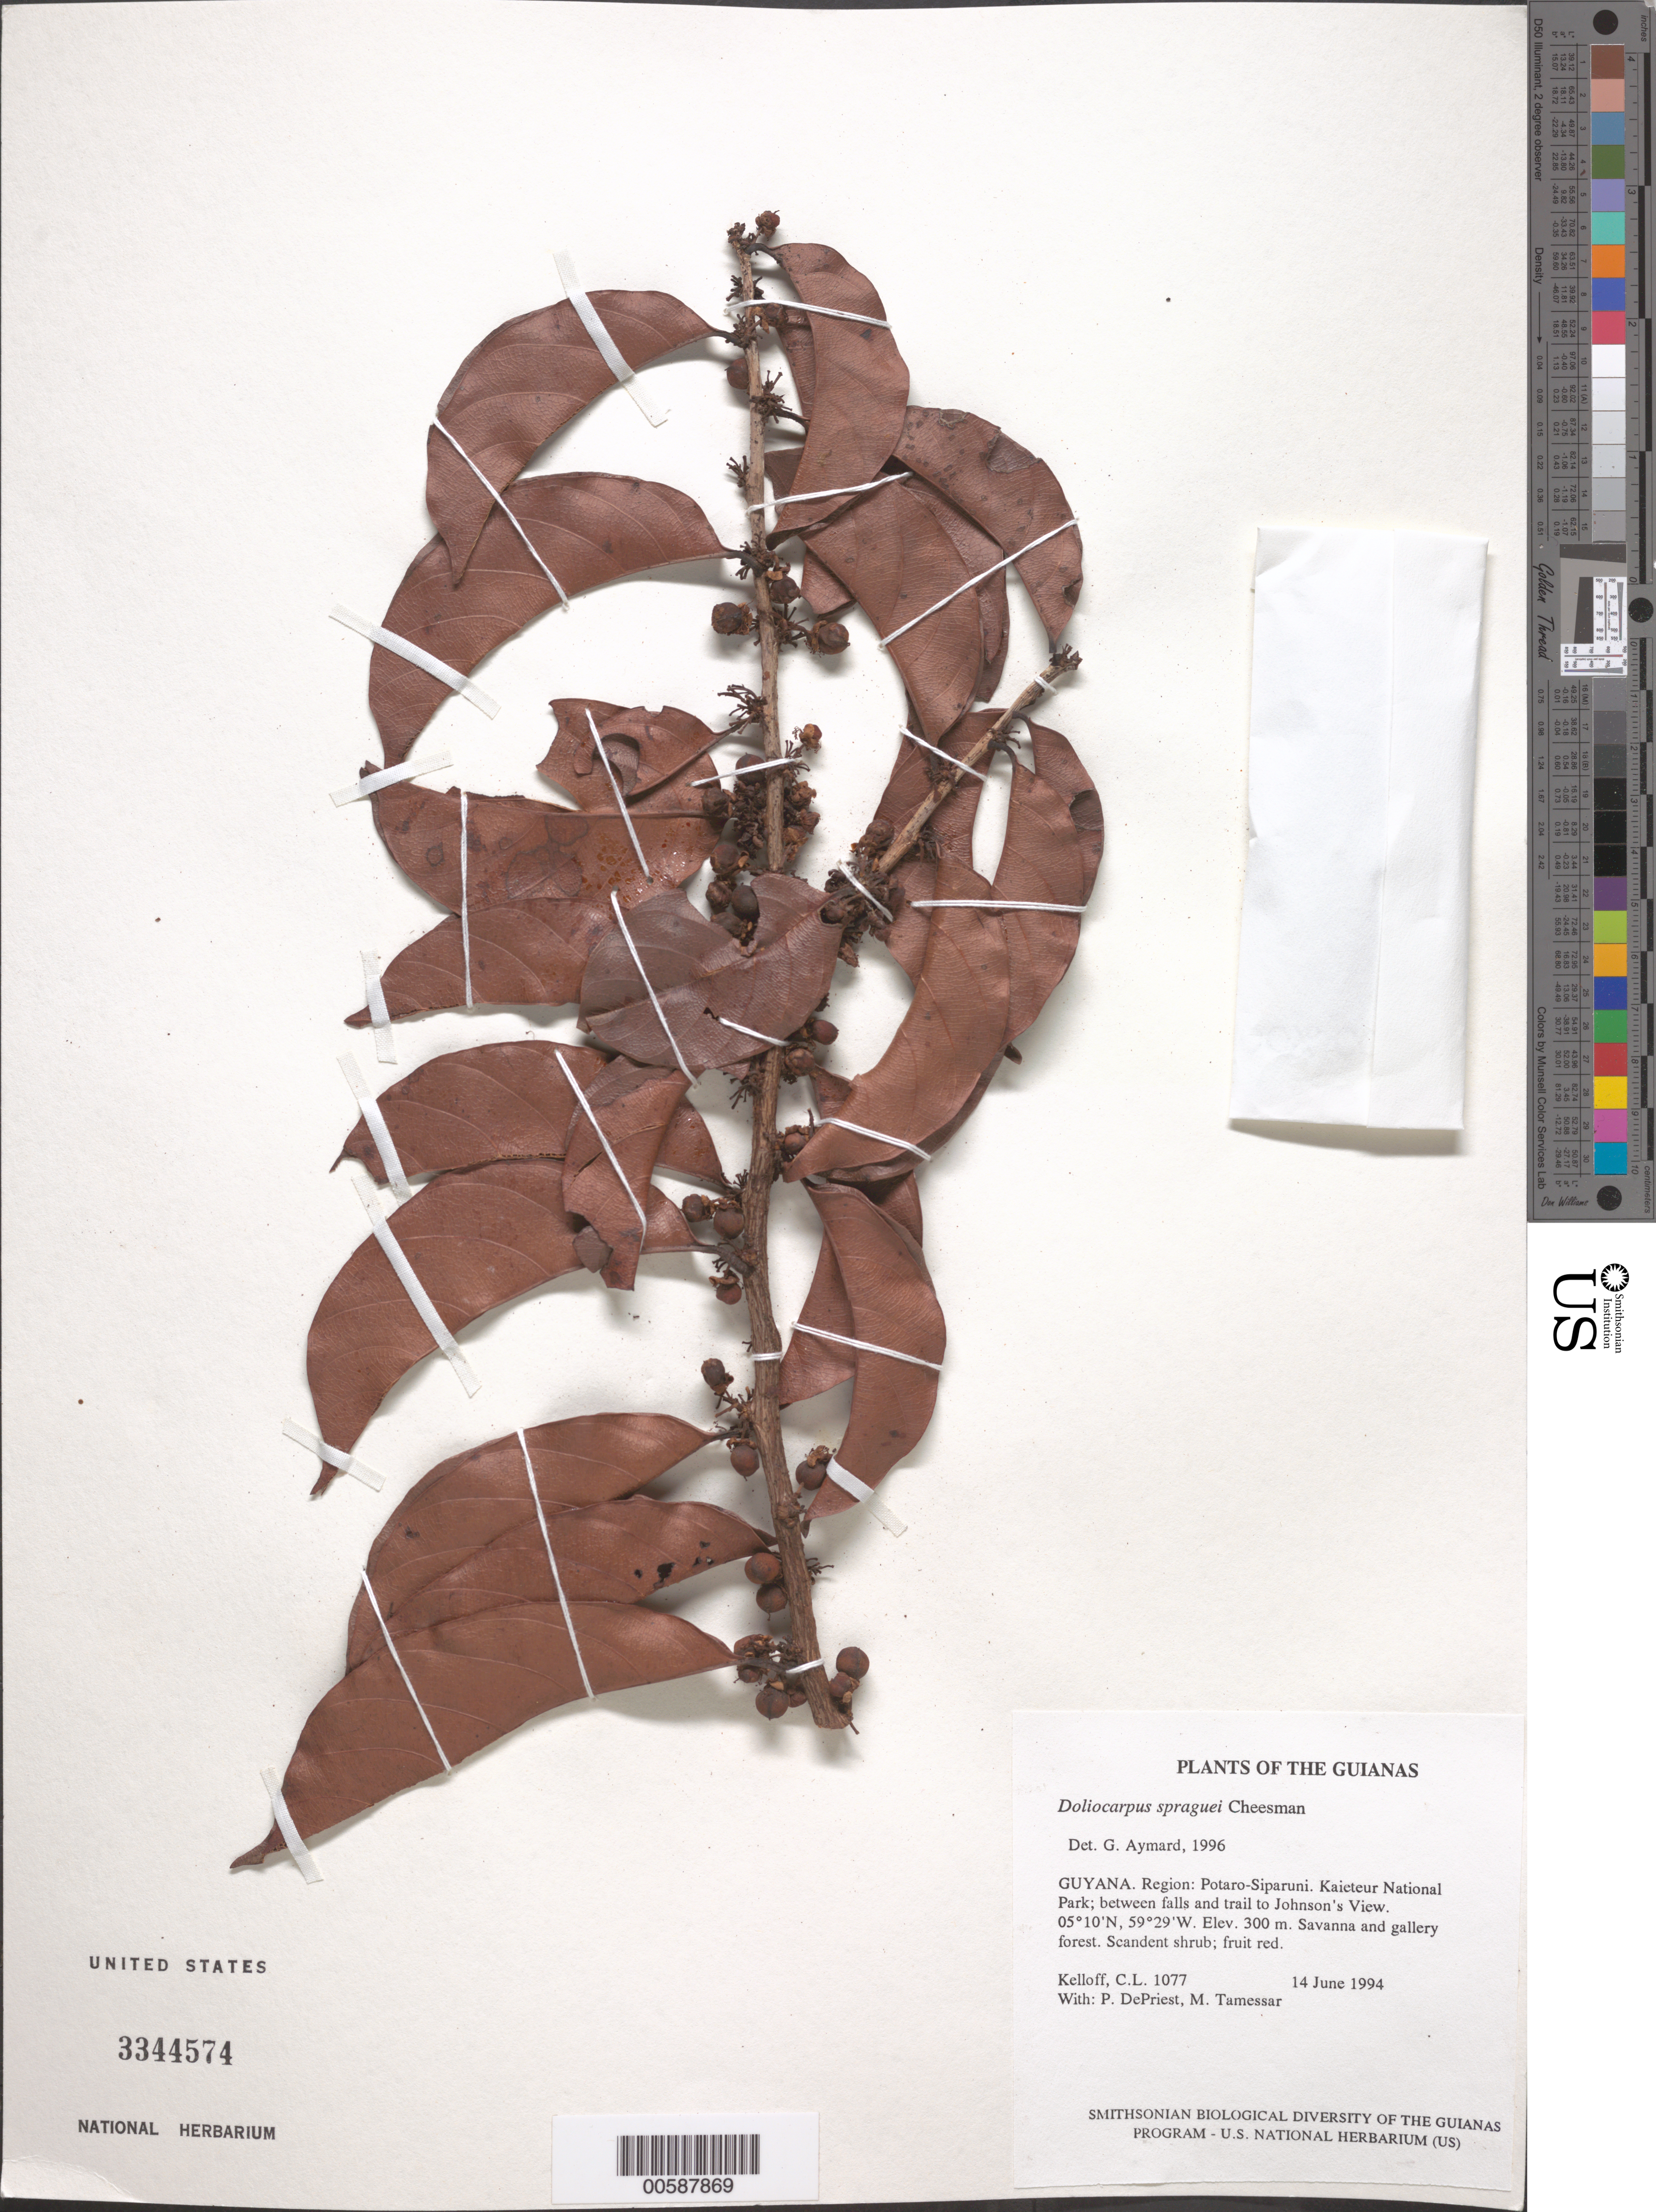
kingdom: Plantae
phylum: Tracheophyta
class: Magnoliopsida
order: Dilleniales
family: Dilleniaceae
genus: Doliocarpus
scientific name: Doliocarpus spraguei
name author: Cheesman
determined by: Aymard C., G. A., (PORT), Univ. Nac. Exp. de los Llanos Ezequiel Zamora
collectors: C. L. Kelloff, P. DePriest & M. Tamessar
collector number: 1077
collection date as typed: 14 June 1994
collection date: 1994-06-14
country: Guyana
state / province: Potaro-Siparuni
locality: Kaieteur National Park; between falls and trail to Johnson's View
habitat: Savanna and gallery forest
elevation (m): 300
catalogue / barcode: US 3344574